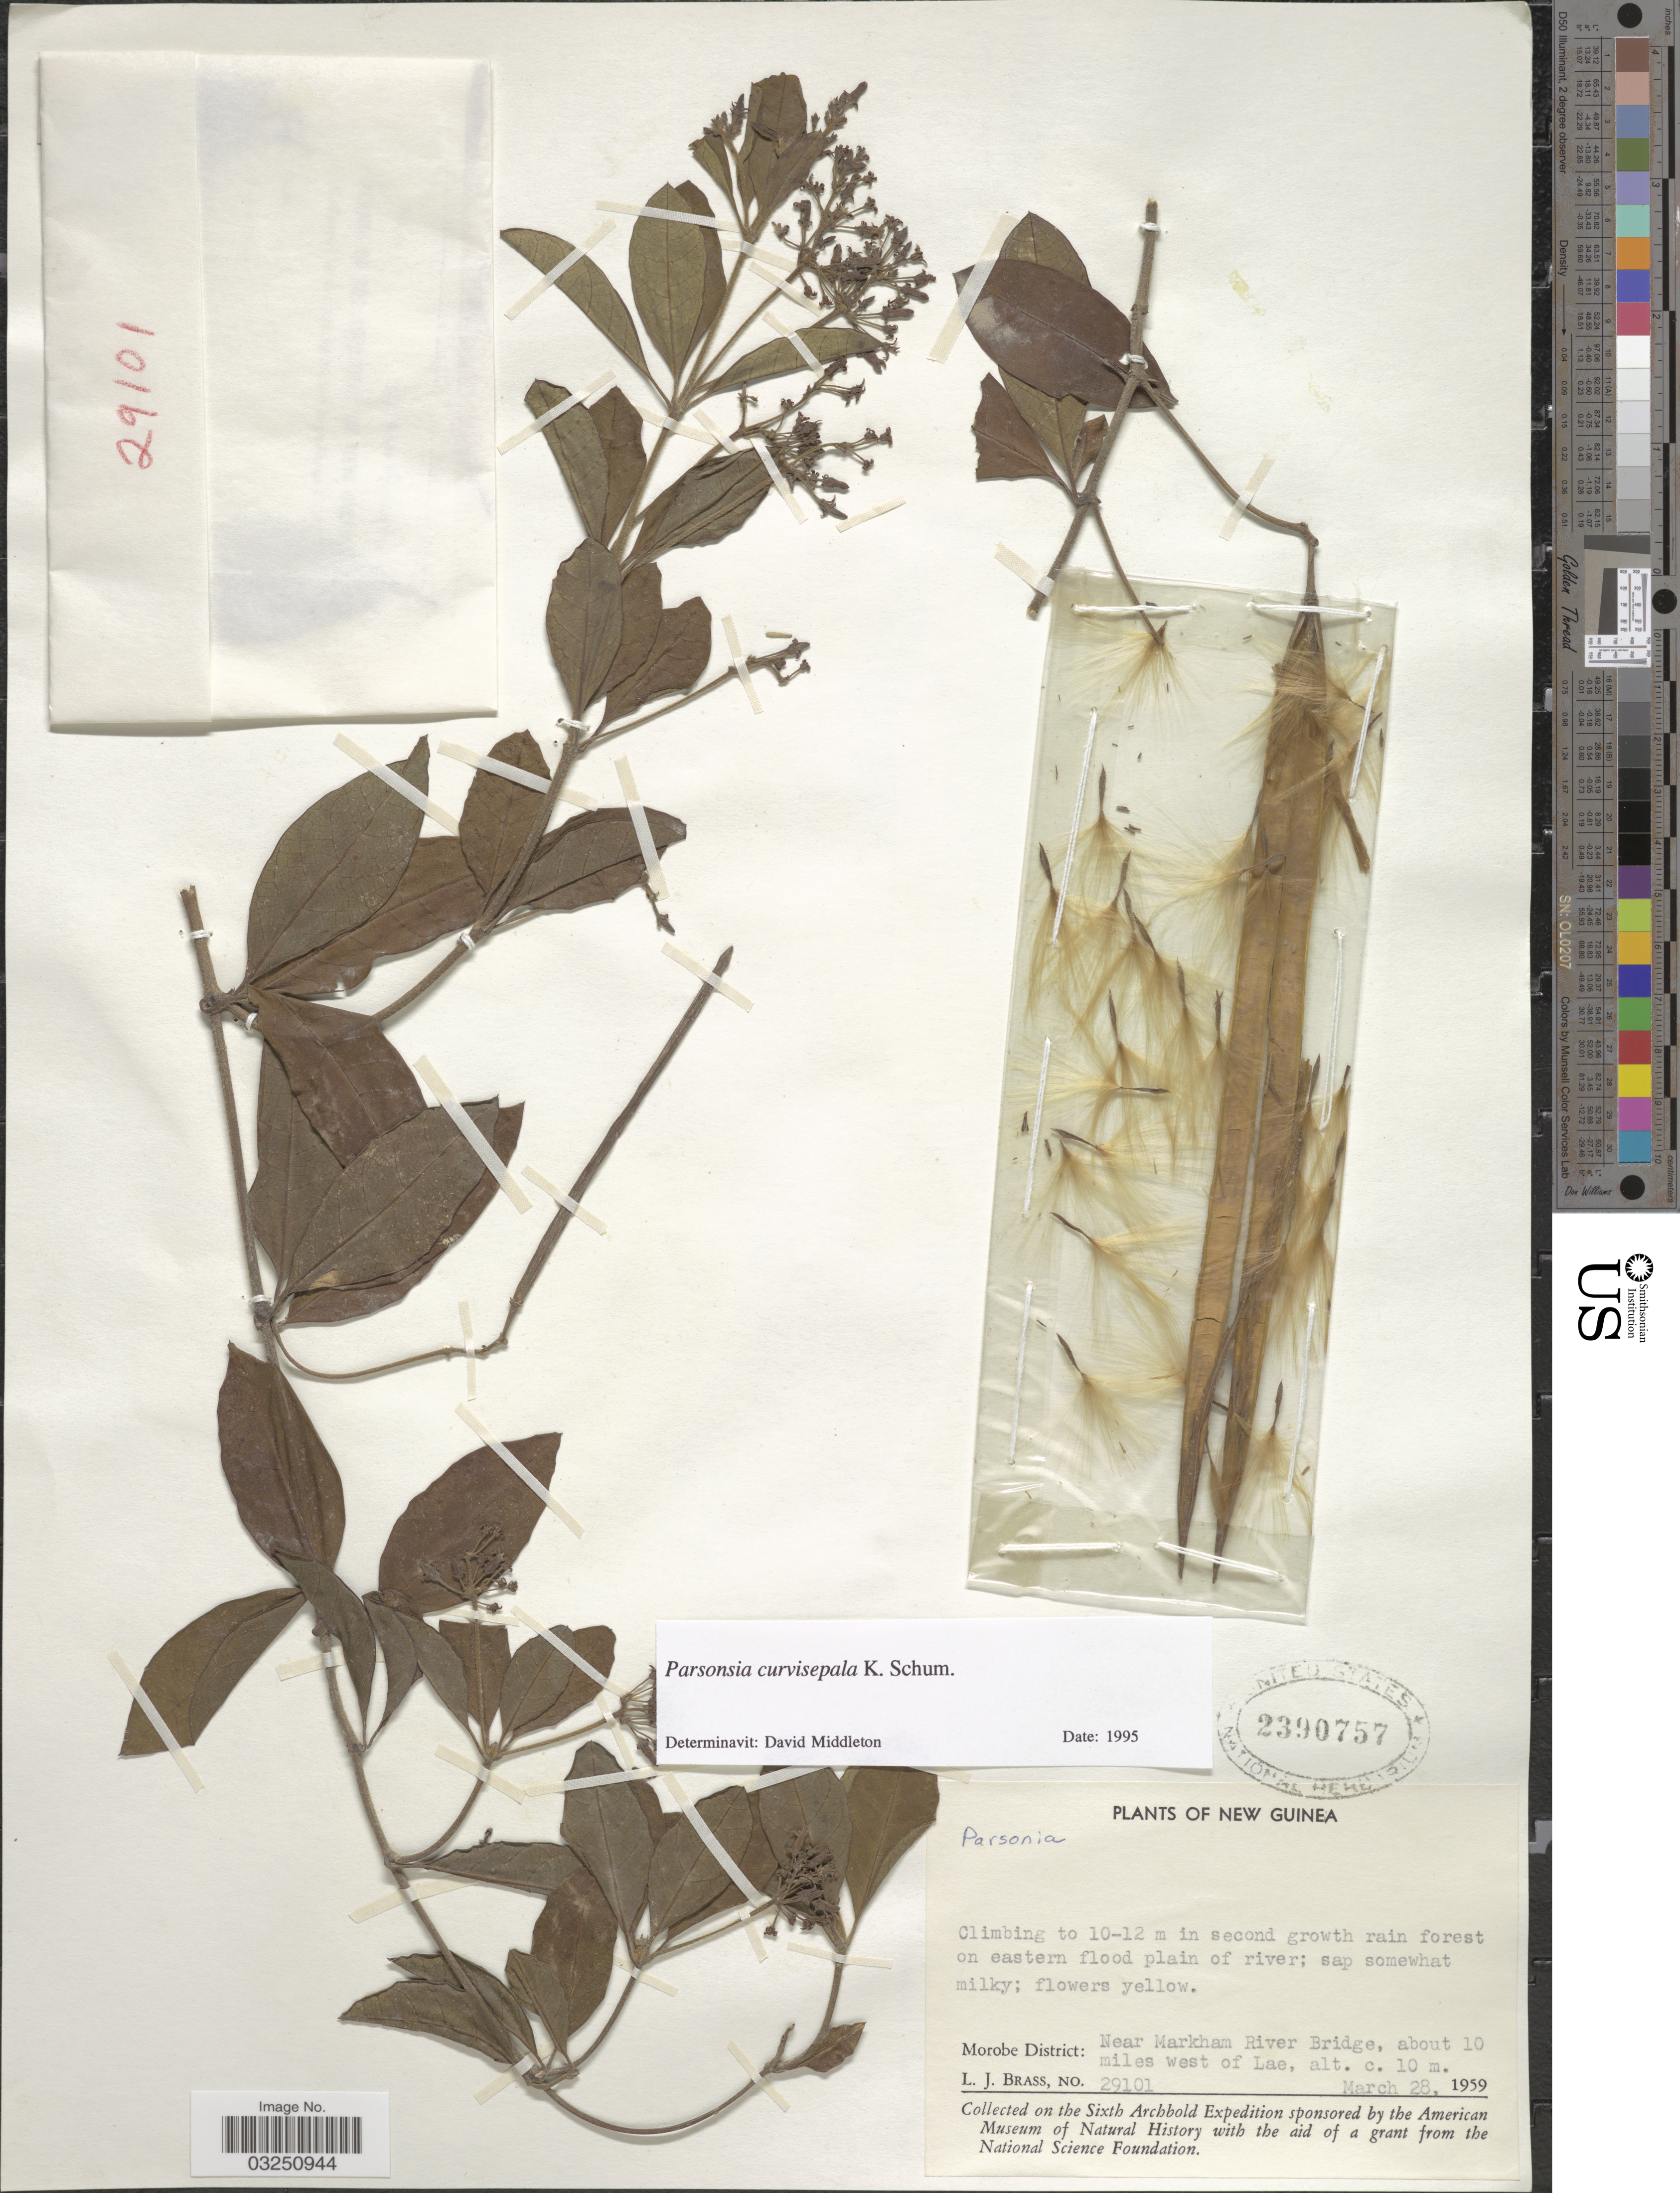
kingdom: Plantae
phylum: Tracheophyta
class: Magnoliopsida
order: Gentianales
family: Apocynaceae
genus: Parsonsia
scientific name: Parsonsia curvisepala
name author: K. Schum.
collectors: L. J. Brass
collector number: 29101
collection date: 1959-03-28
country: Papua New Guinea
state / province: Morobe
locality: New Guinea. Morobe District: Near Markham River Bridge, about 10 miles west of Lae.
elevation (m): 10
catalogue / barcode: US 2390757